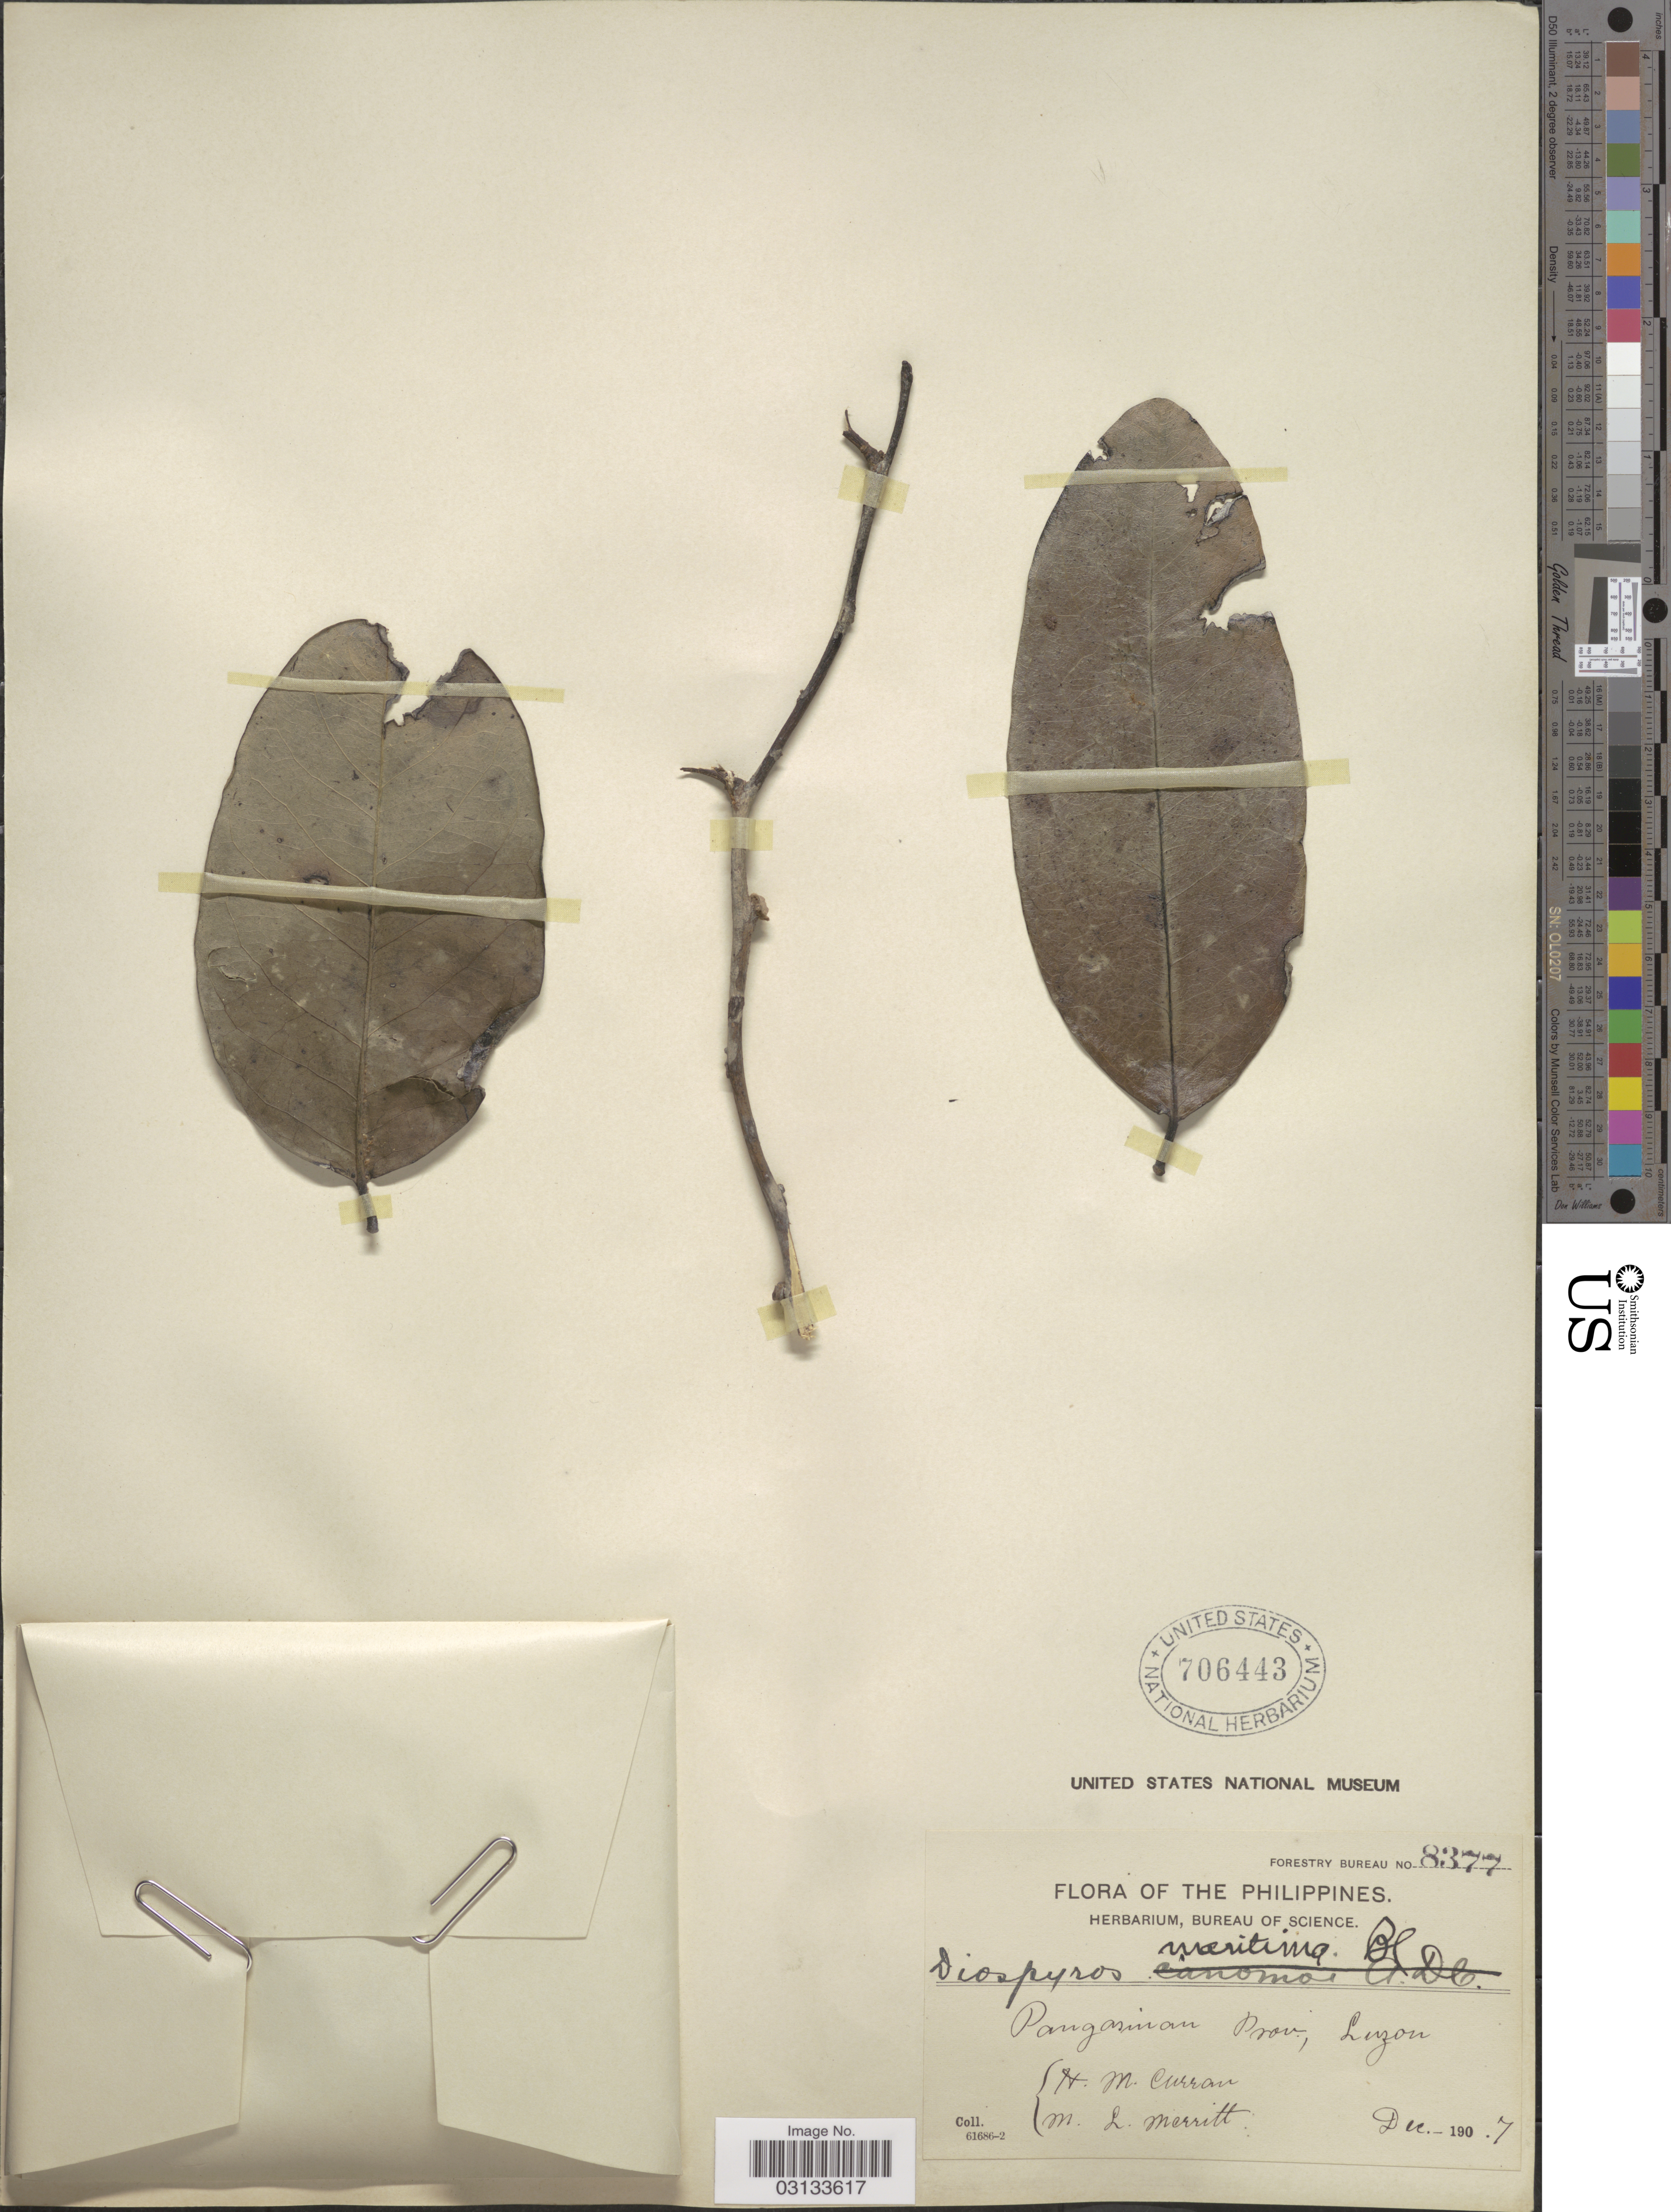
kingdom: Plantae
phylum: Tracheophyta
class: Magnoliopsida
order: Ericales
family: Ebenaceae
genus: Diospyros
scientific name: Diospyros maritima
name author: Blume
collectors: H. M. Curran & M. L. Merritt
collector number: Forestry Bureau 8377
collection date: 1907-12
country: Philippines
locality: Pangasinan Prov., Luzon.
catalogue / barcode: US 706443